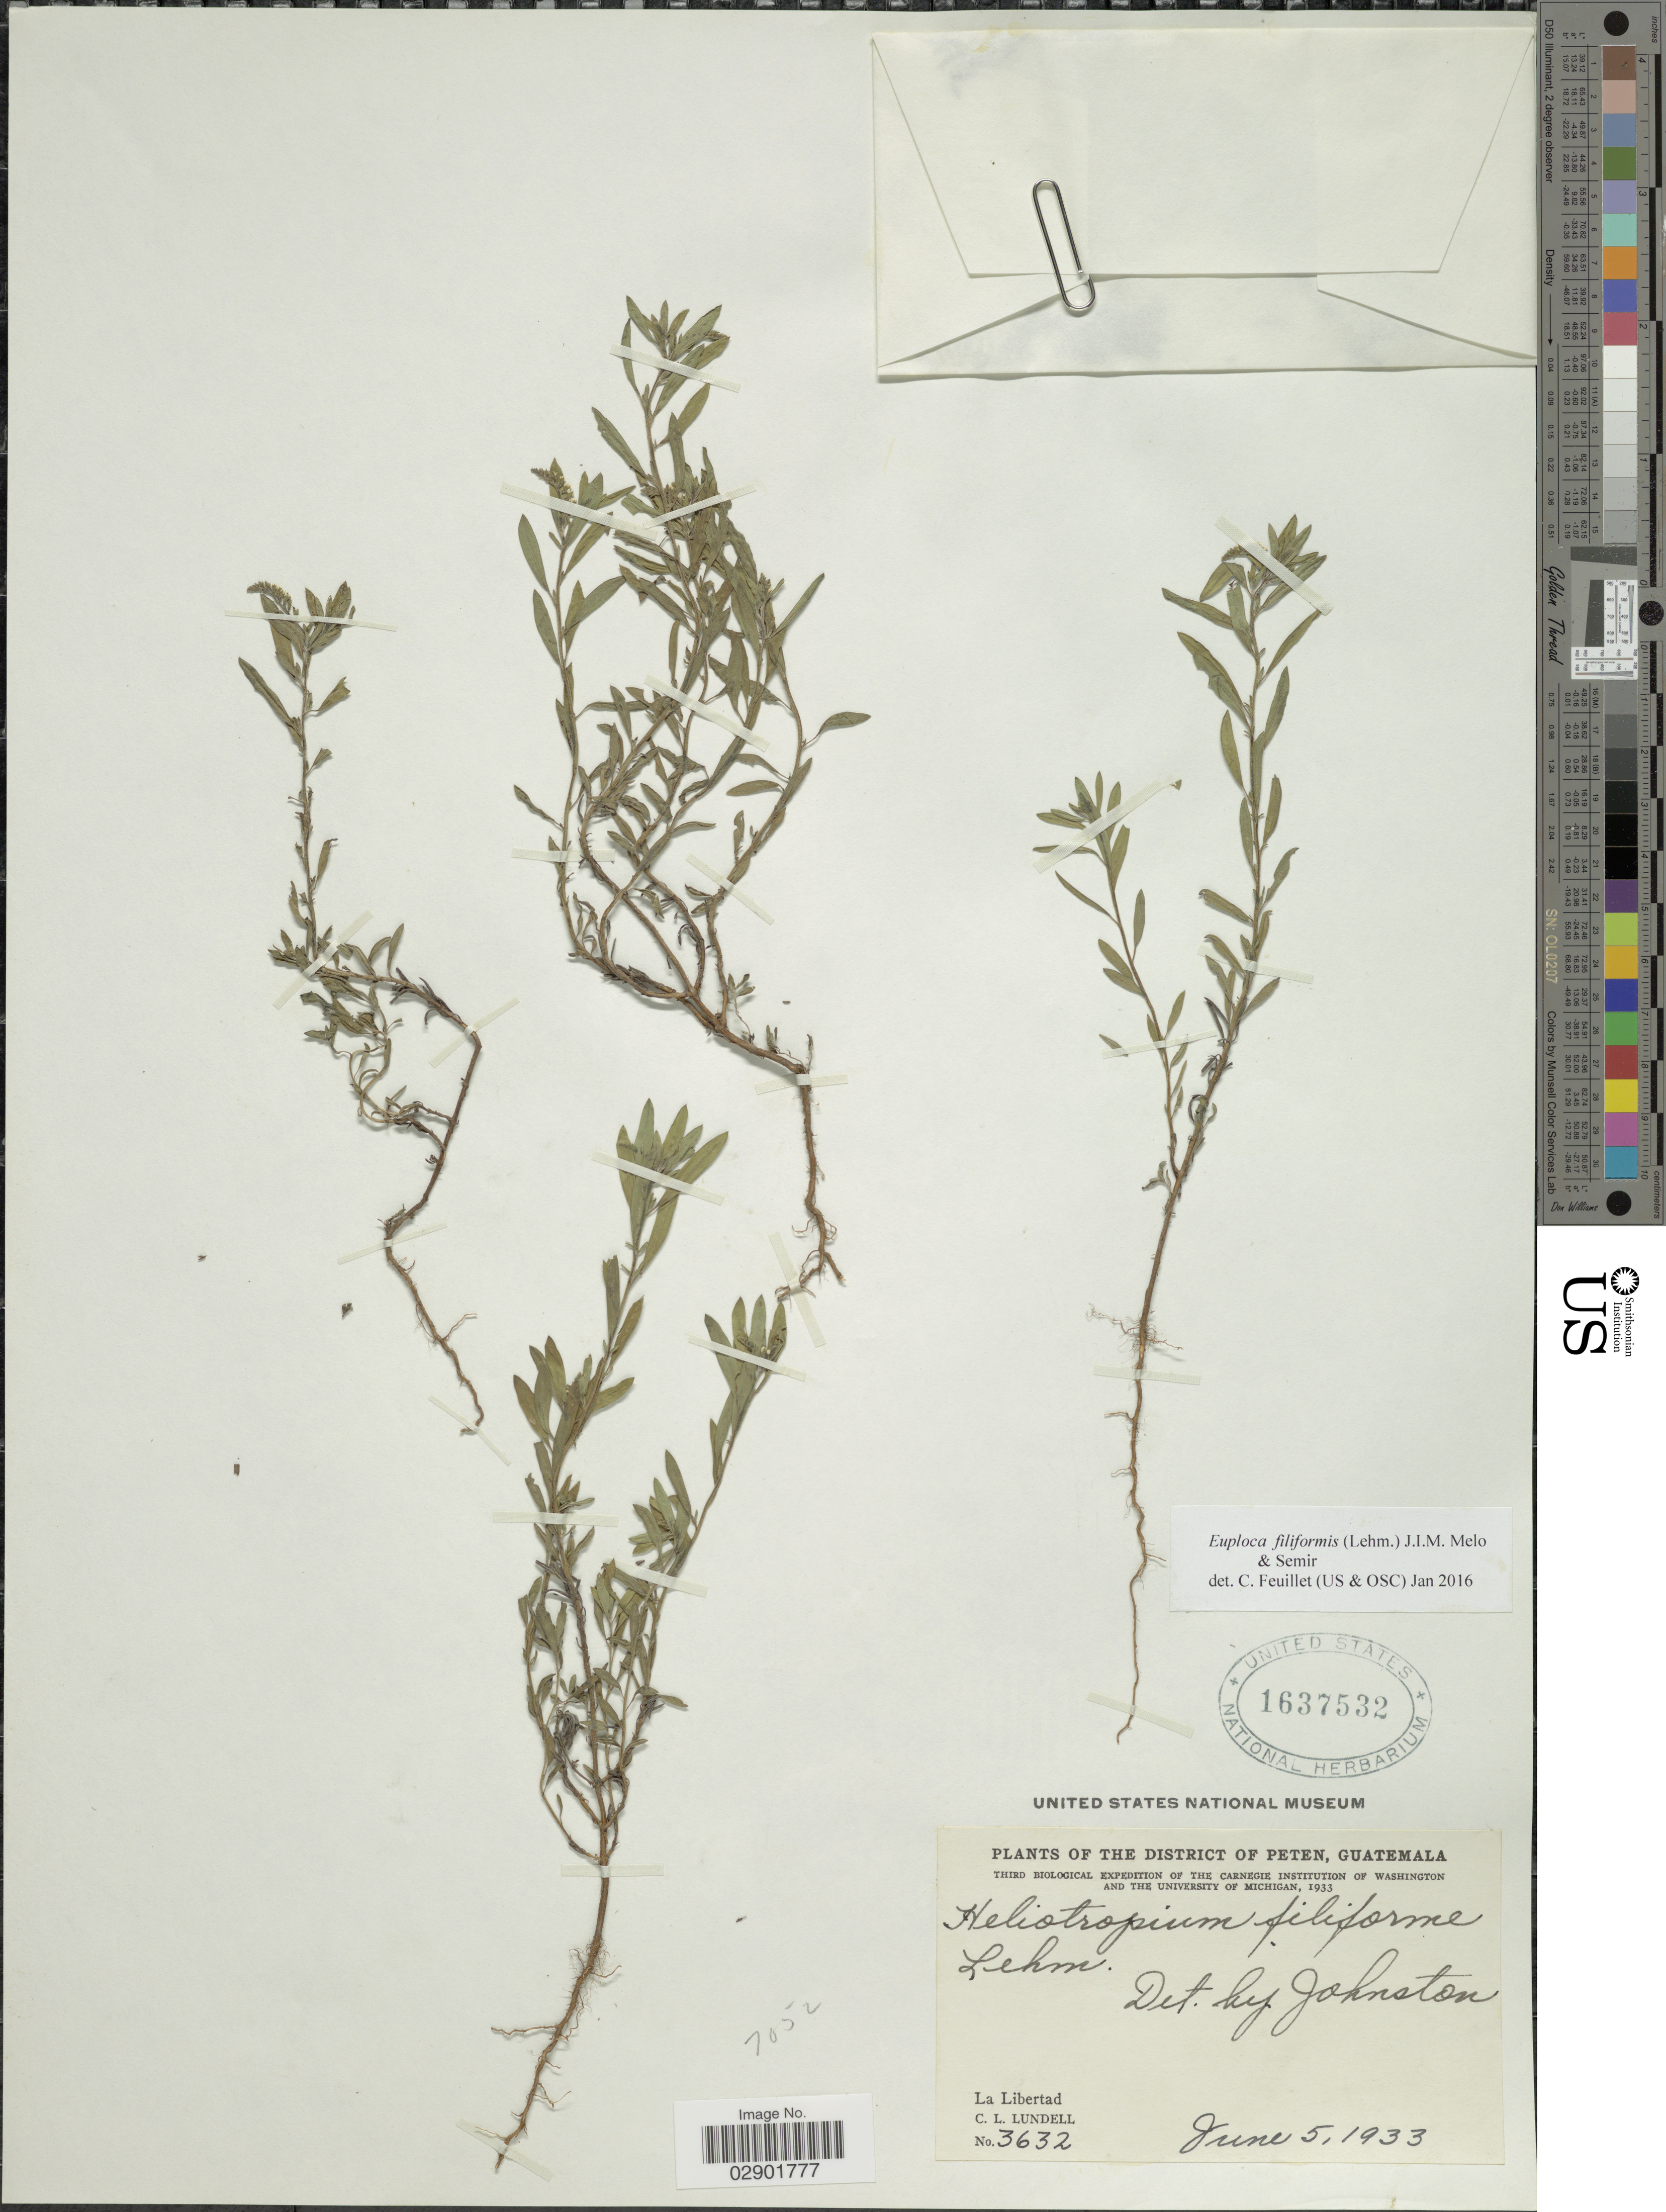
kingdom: Plantae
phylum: Tracheophyta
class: Magnoliopsida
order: Boraginales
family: Heliotropiaceae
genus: Euploca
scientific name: Euploca filiformis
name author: (Lehm.) J.I.M. Melo & Semir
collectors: C. L. Lundell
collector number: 3632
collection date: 1933-06-05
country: Guatemala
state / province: El Petén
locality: District of Peten. La Libertad.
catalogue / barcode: US 1637532